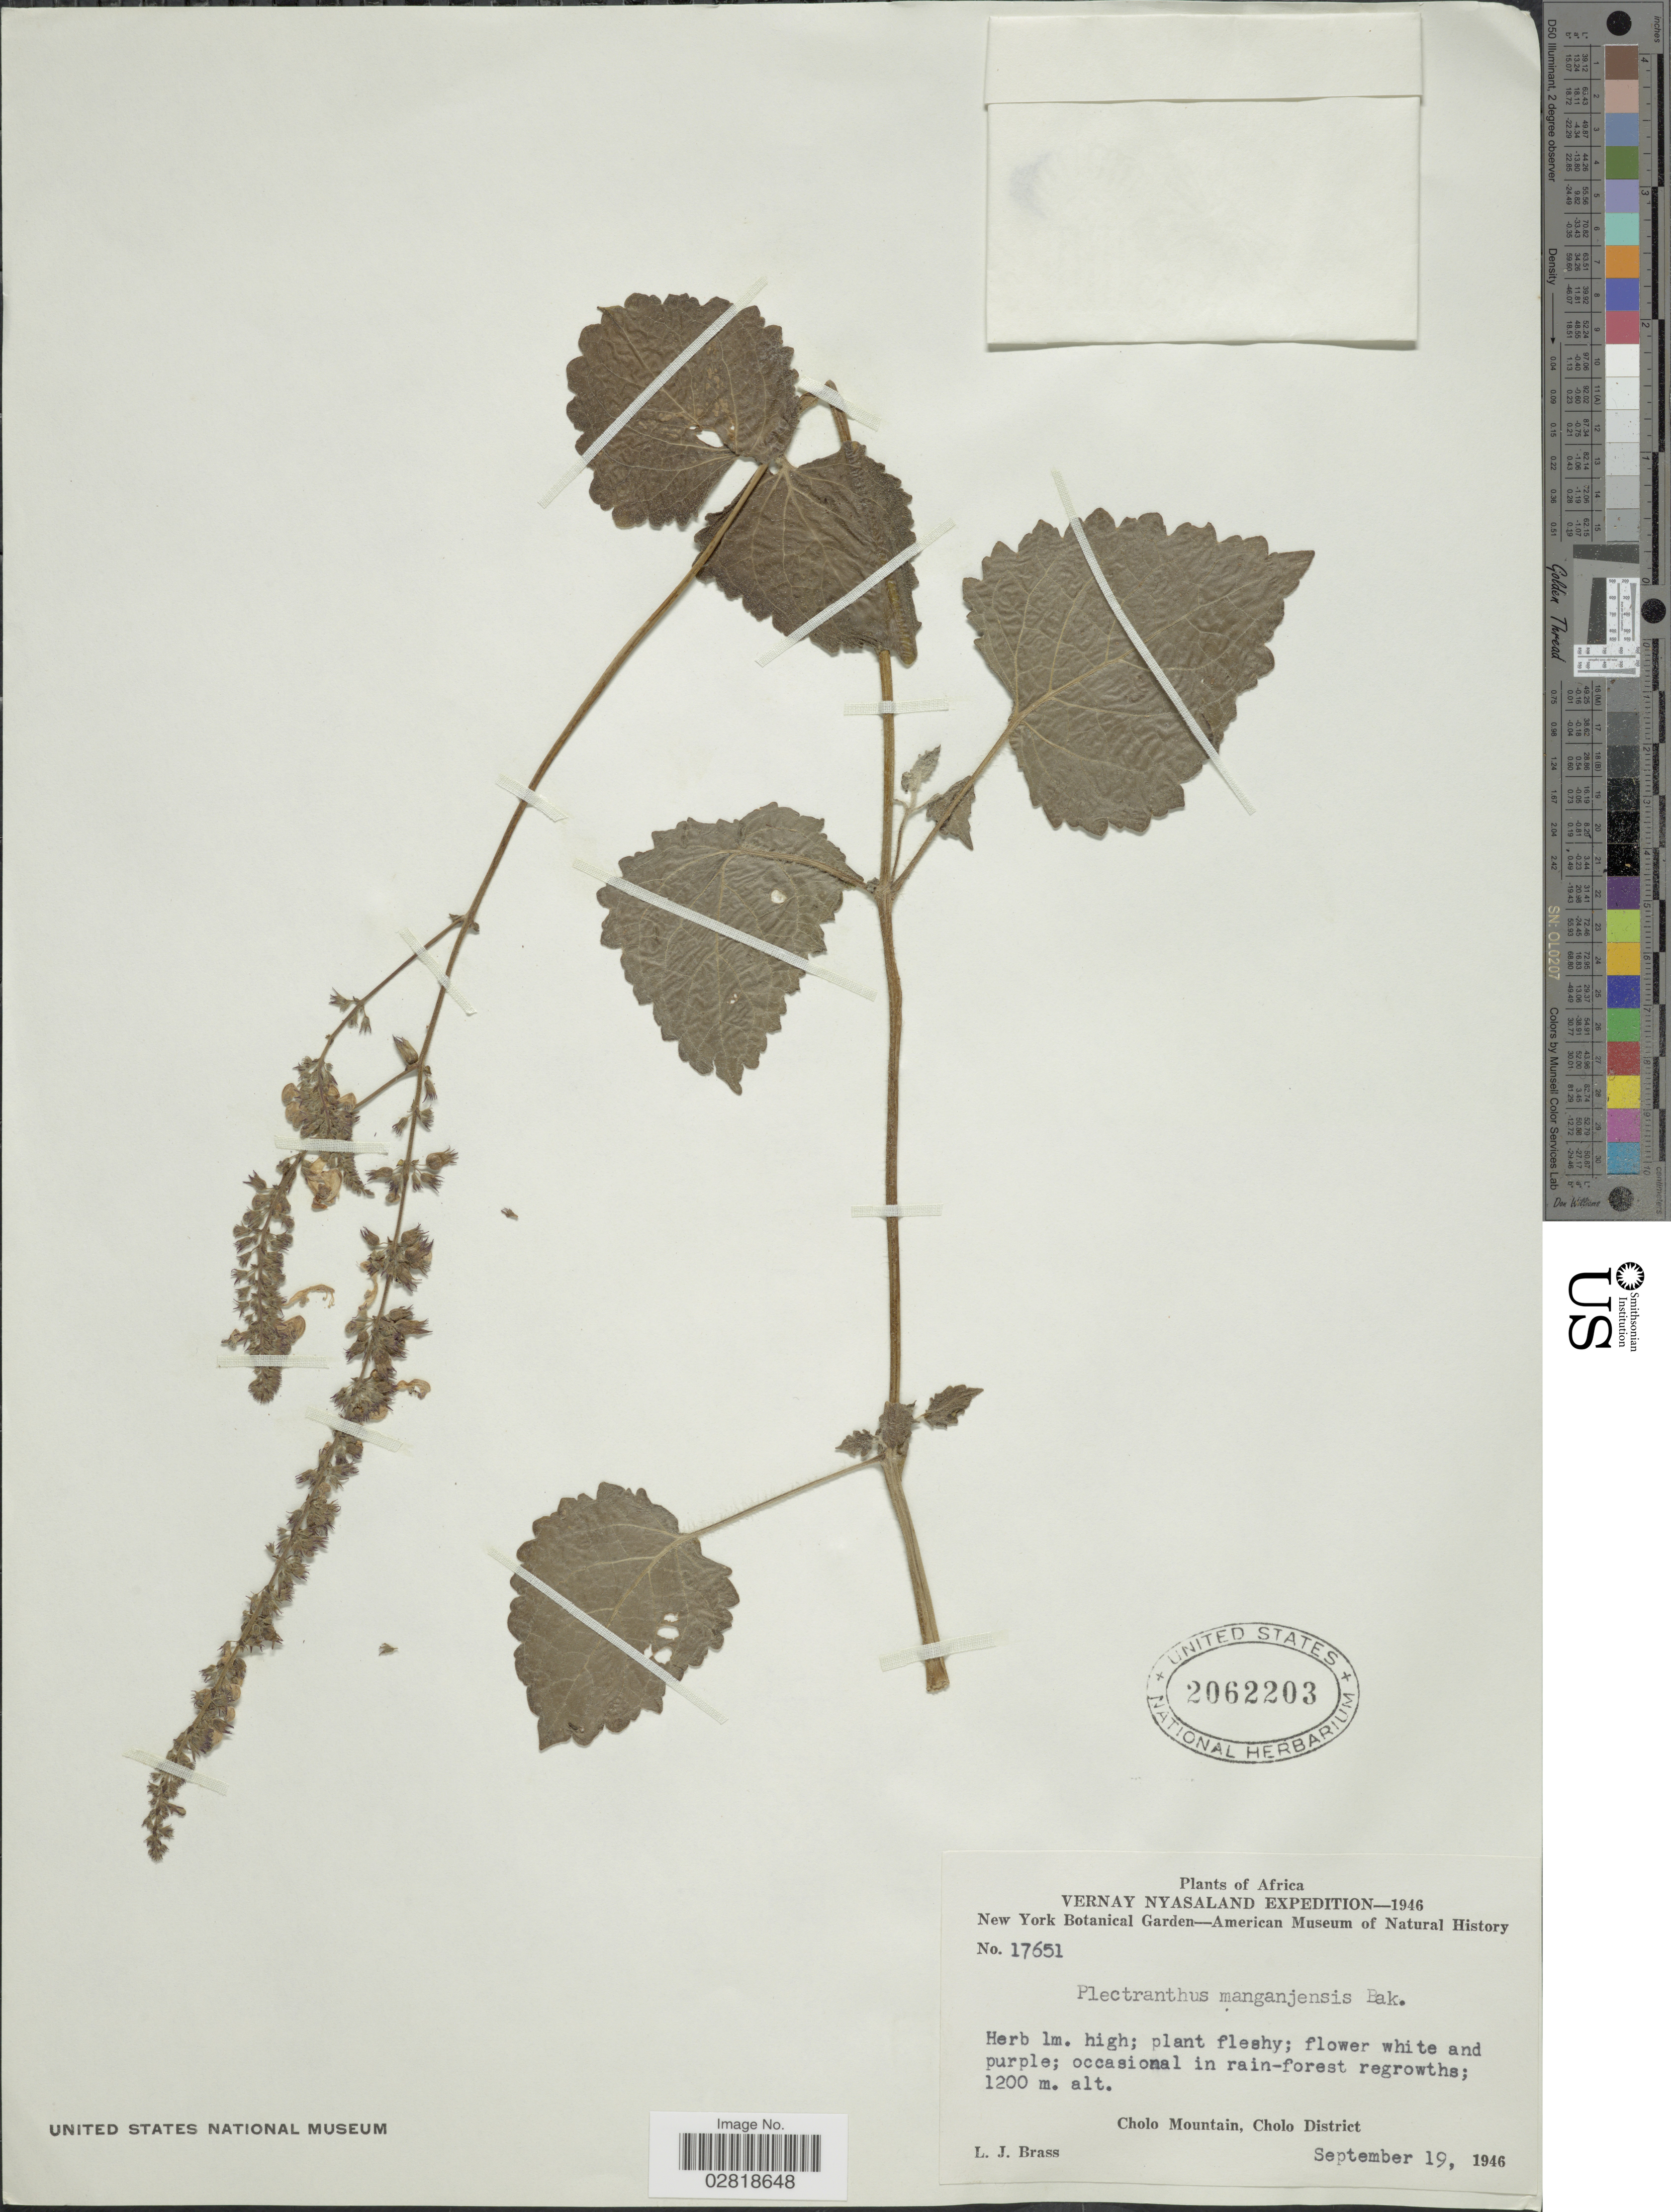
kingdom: Plantae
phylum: Tracheophyta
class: Magnoliopsida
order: Lamiales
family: Lamiaceae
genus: Plectranthus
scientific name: Plectranthus manganjensis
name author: Baker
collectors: L. J. Brass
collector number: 17651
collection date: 1946-09-19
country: Malawi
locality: Vernay Nyasaland. Cholo Mountain, Cholo District.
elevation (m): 1200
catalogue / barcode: US 2062203